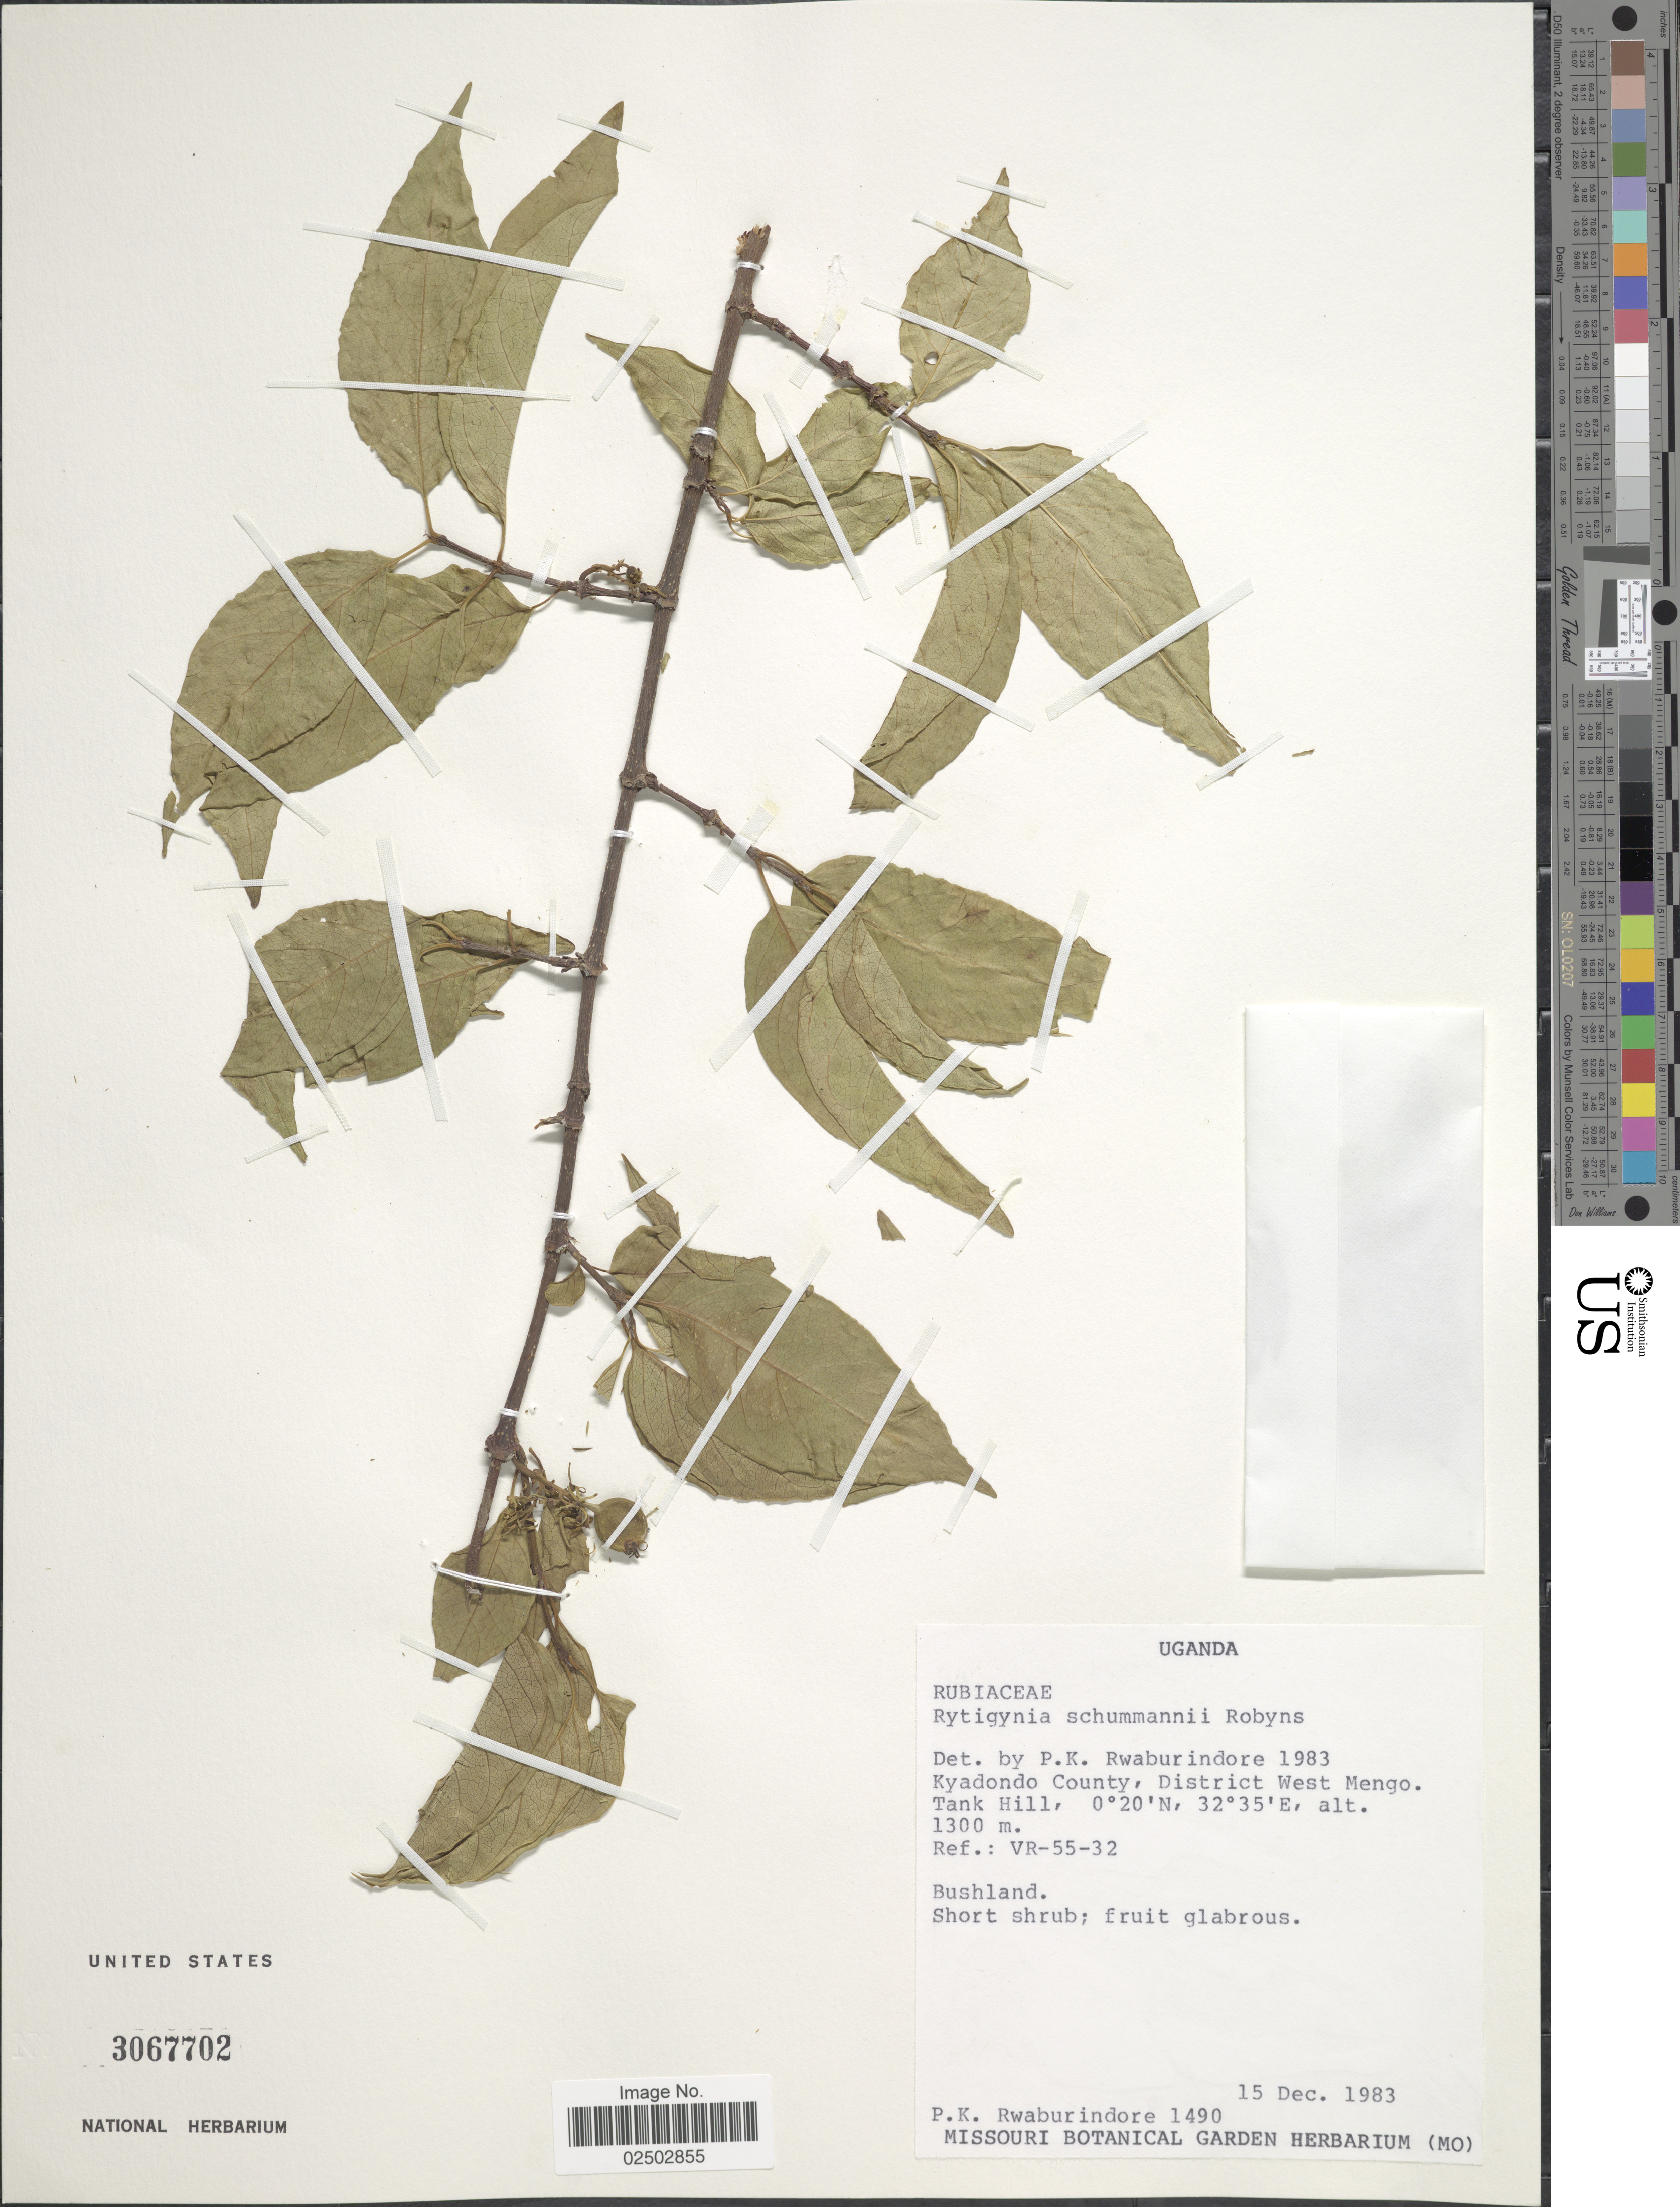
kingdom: Plantae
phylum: Tracheophyta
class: Magnoliopsida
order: Gentianales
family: Rubiaceae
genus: Rytigynia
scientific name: Rytigynia schumannii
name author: Robyns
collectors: P. Rwaburindore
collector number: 1490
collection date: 1983-12-15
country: Uganda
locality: Kyadondo County, District West Mengo, Tank Hill, Ref.: VR-55-32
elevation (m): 1300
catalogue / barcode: US 3067702